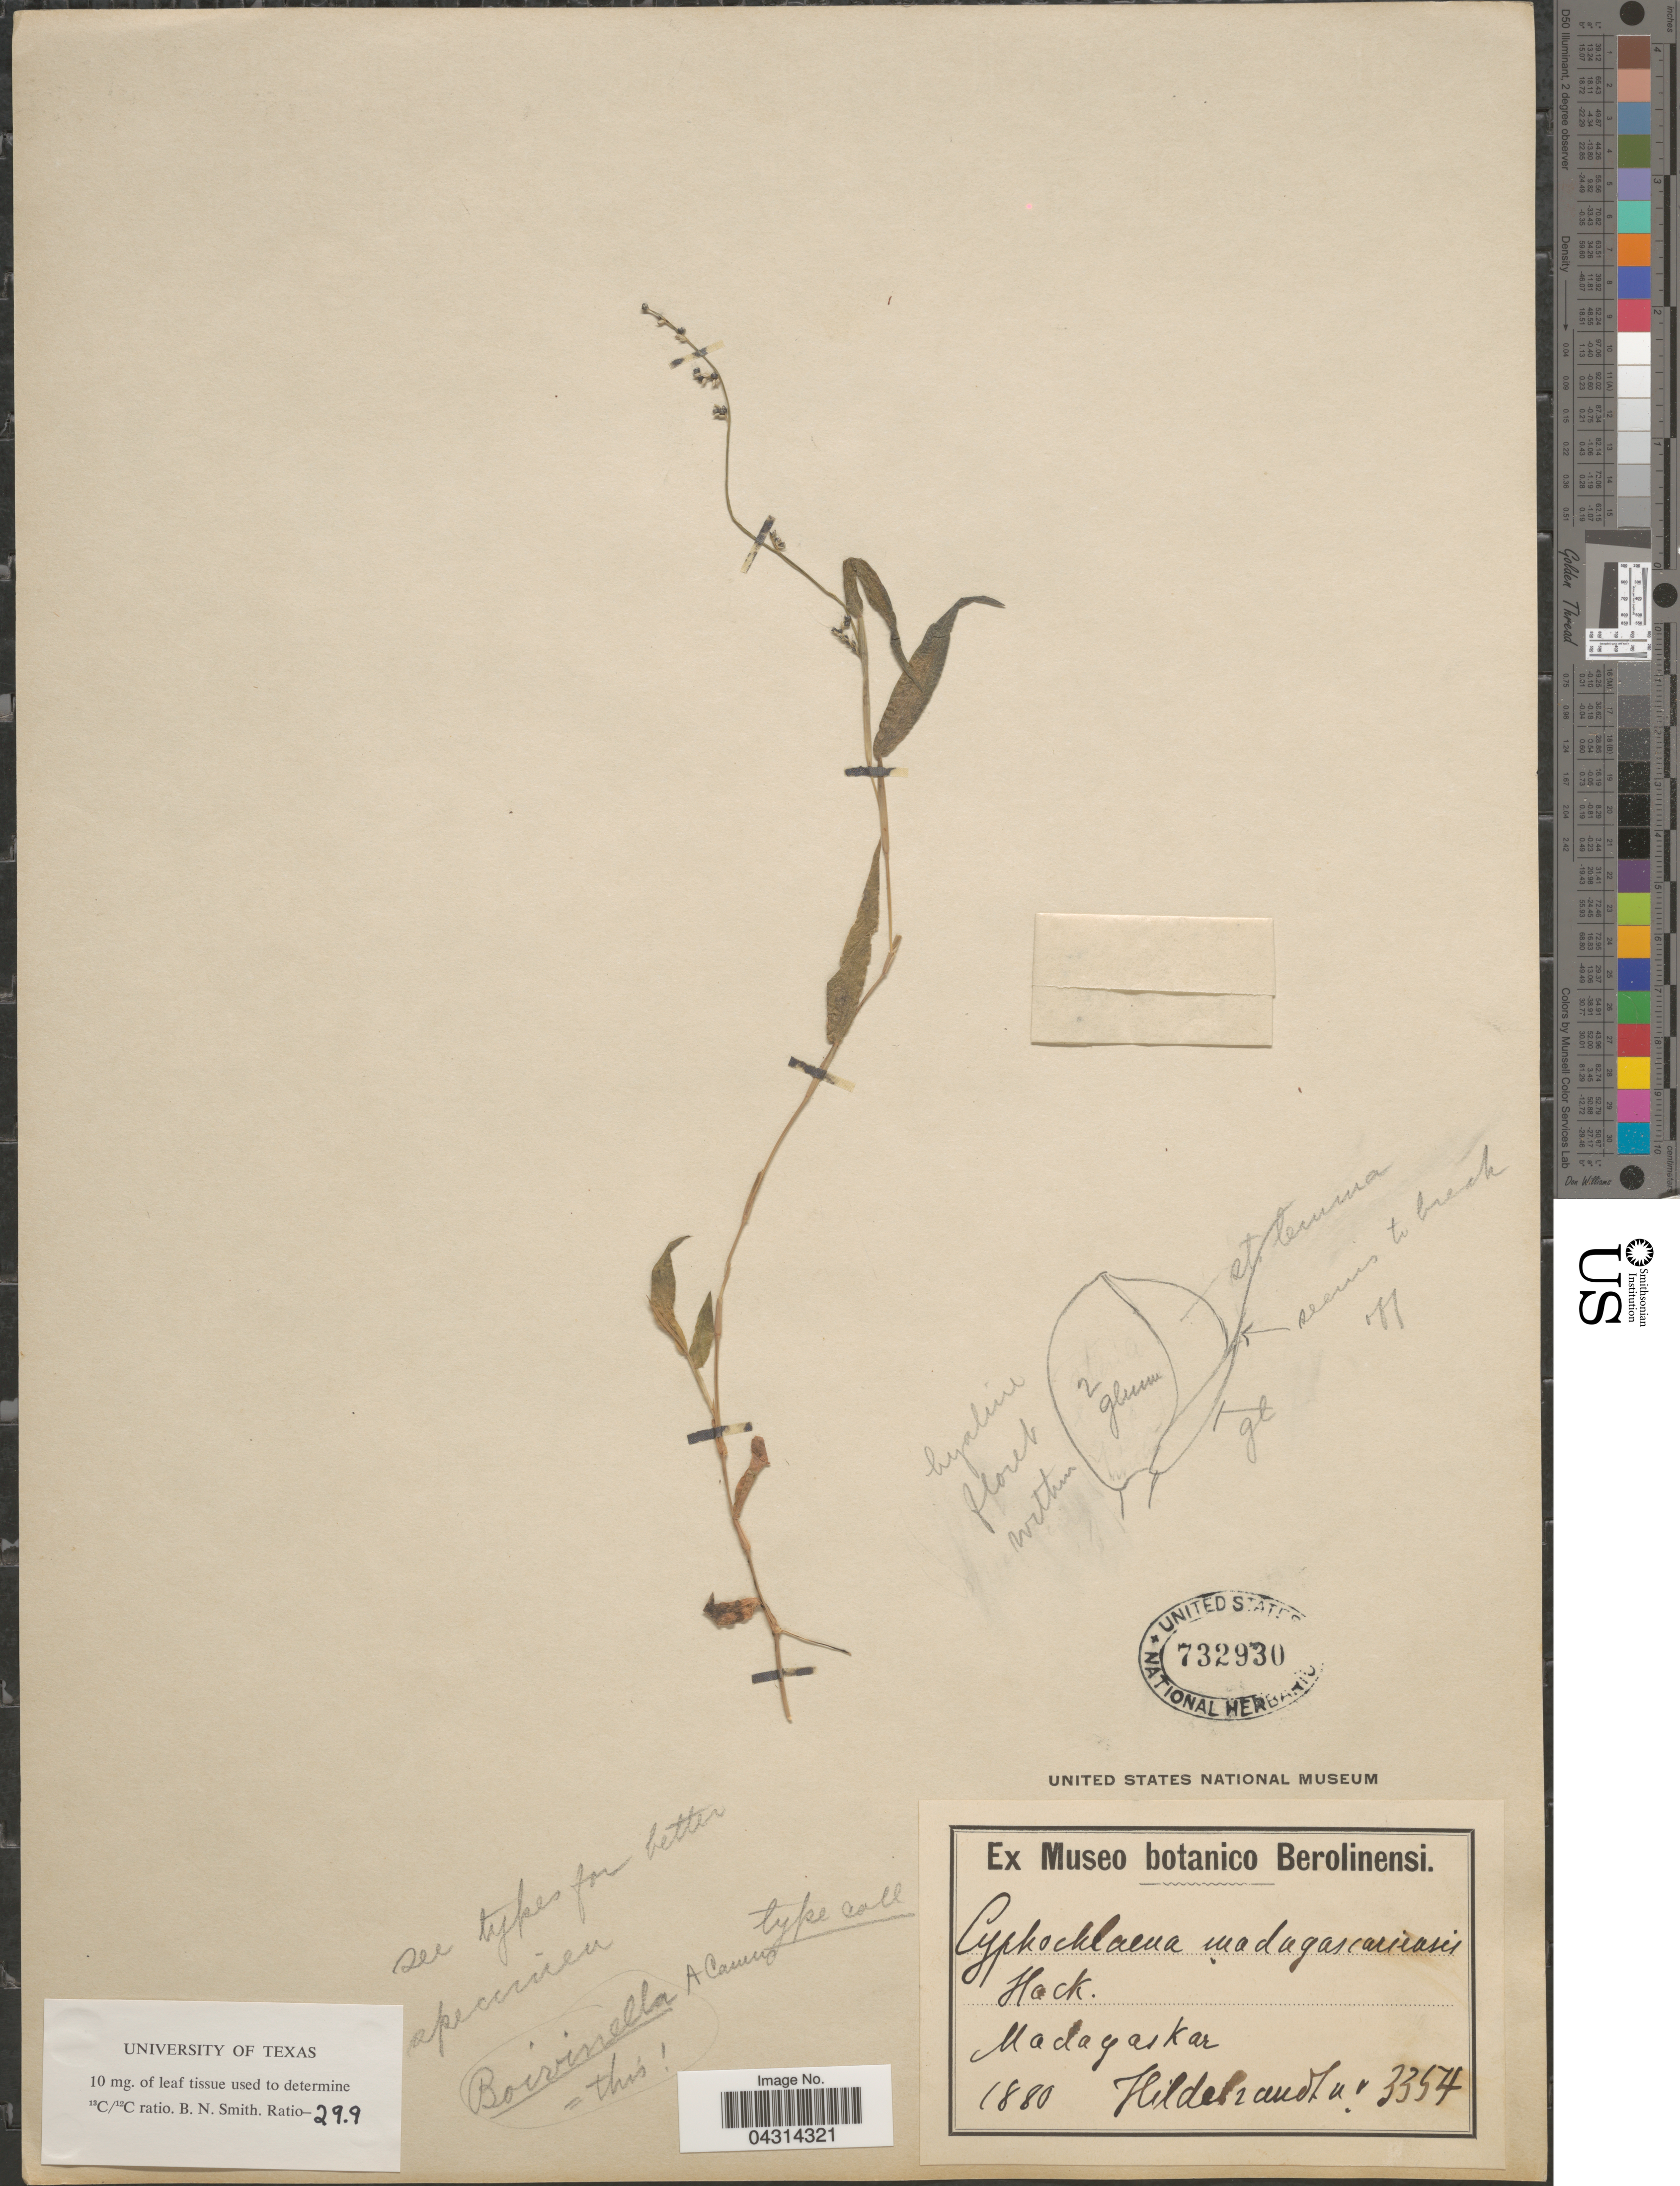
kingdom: Plantae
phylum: Tracheophyta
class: Liliopsida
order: Poales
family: Poaceae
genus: Cyphochlaena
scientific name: Cyphochlaena madagascariensis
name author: Hack.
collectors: J. Hildebrandt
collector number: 3354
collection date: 1880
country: Madagascar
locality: Madagaskar.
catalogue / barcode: US 732930